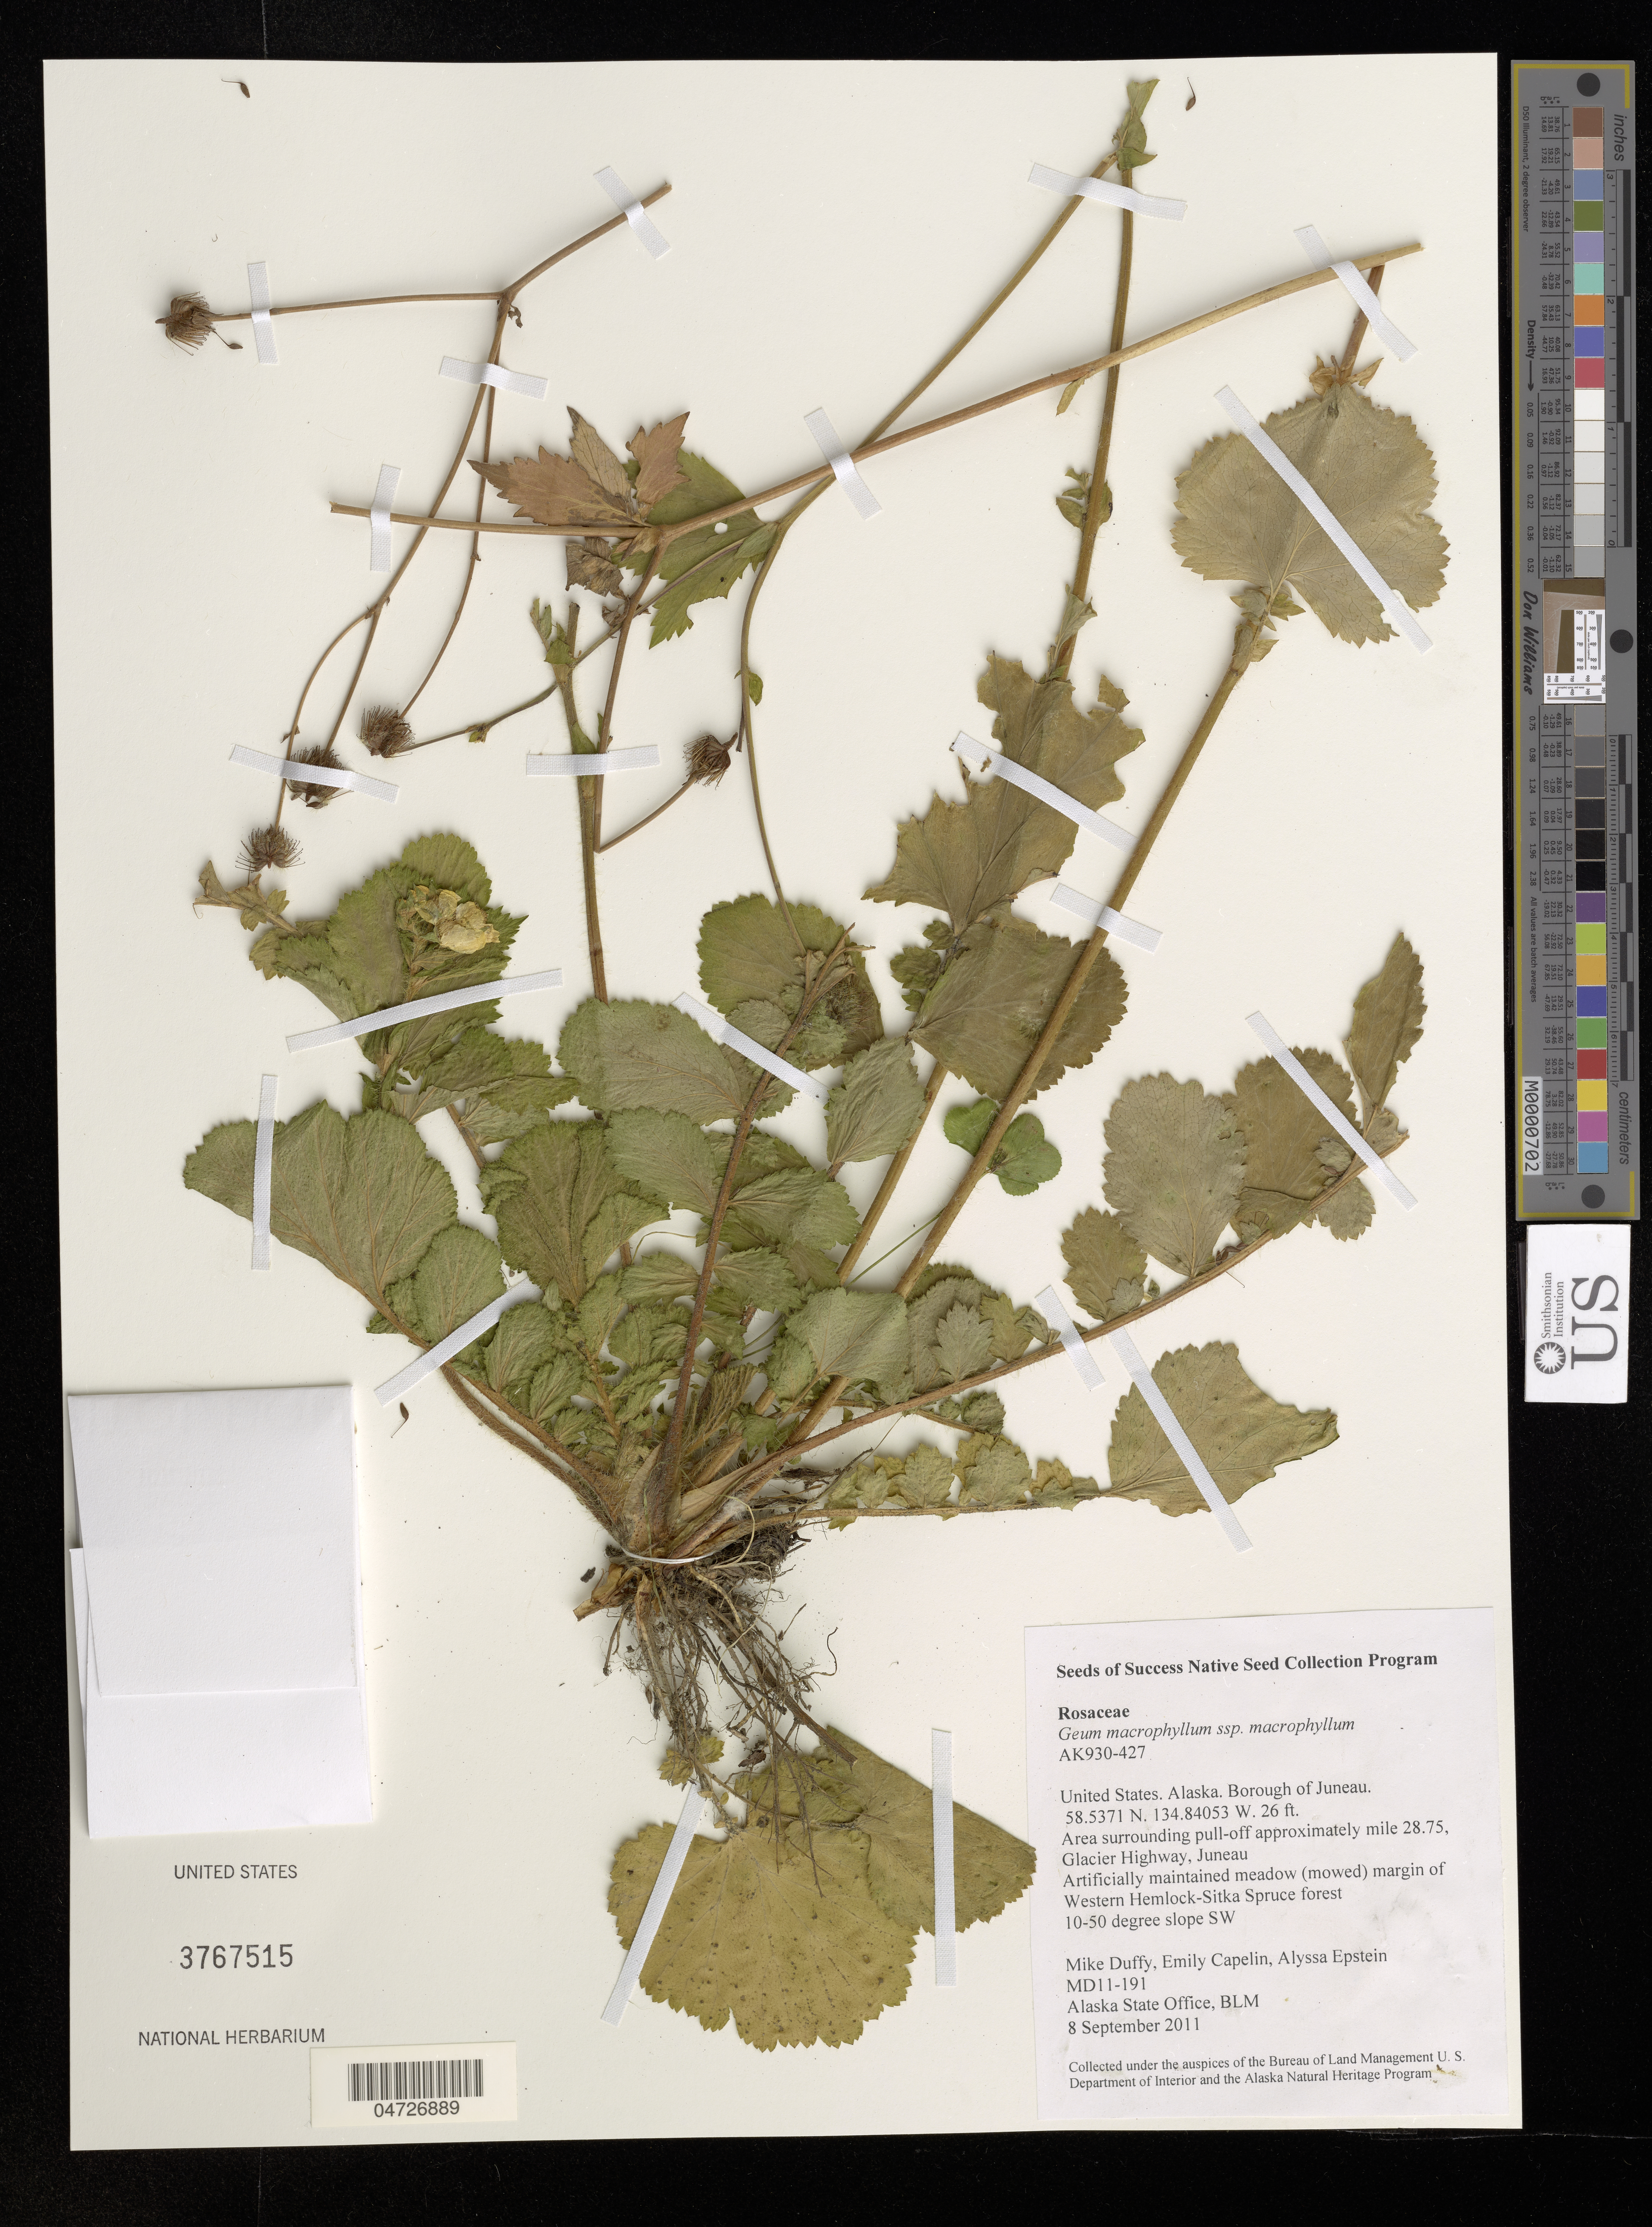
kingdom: Plantae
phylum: Tracheophyta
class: Magnoliopsida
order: Rosales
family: Rosaceae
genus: Geum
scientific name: Geum macrophyllum var. macrophyllum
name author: Willd.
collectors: M. Duffy, E. Capelin & A. Epstein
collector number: MD11-191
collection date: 2011-09-08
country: United States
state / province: Alaska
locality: Borough of Juneau. Area surrounding pull-off approximately mile 28.75, Glacier Highway, Juneau.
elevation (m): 8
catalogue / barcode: US 3767515